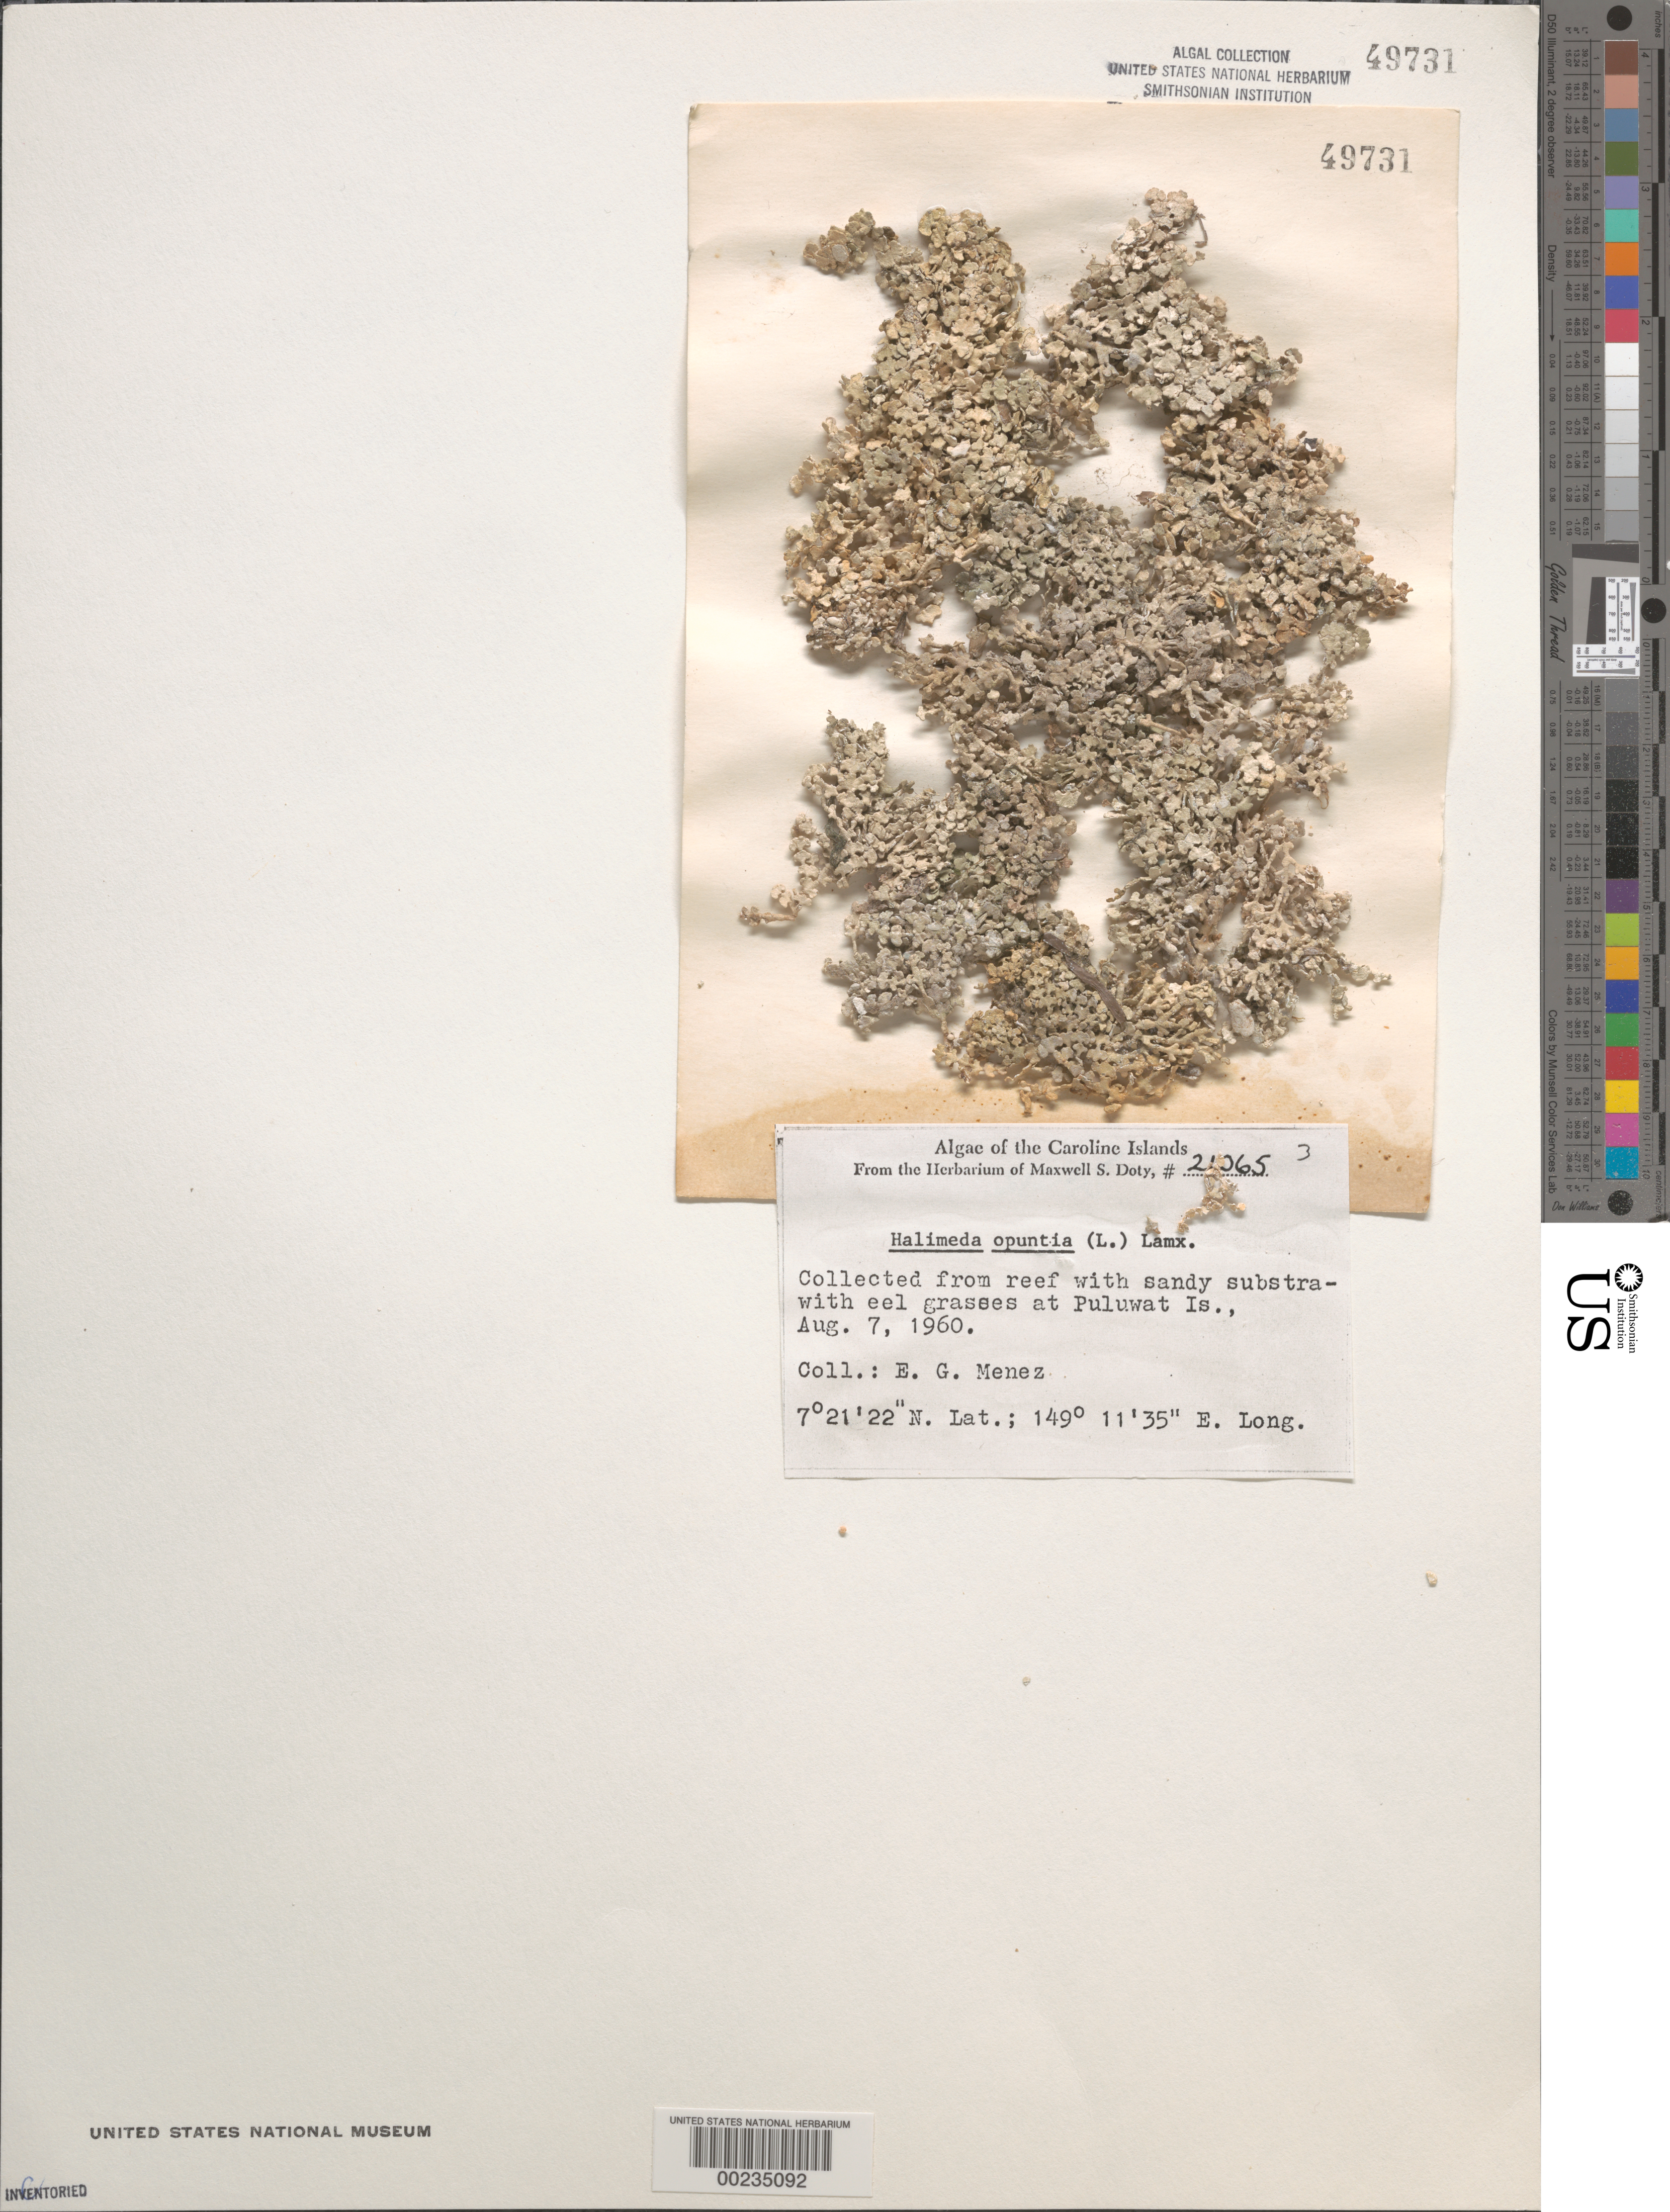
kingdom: Plantae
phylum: Chlorophyta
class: Ulvophyceae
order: Bryopsidales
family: Halimedaceae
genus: Halimeda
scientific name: Halimeda opuntia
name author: (L.) J.V.Lamouroux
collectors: Meñez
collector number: MSD 21065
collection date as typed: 07 Aug 1960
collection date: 1960-08-07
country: Micronesia, Federated States of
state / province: Truk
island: Puluwat Atoll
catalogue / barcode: US 49731